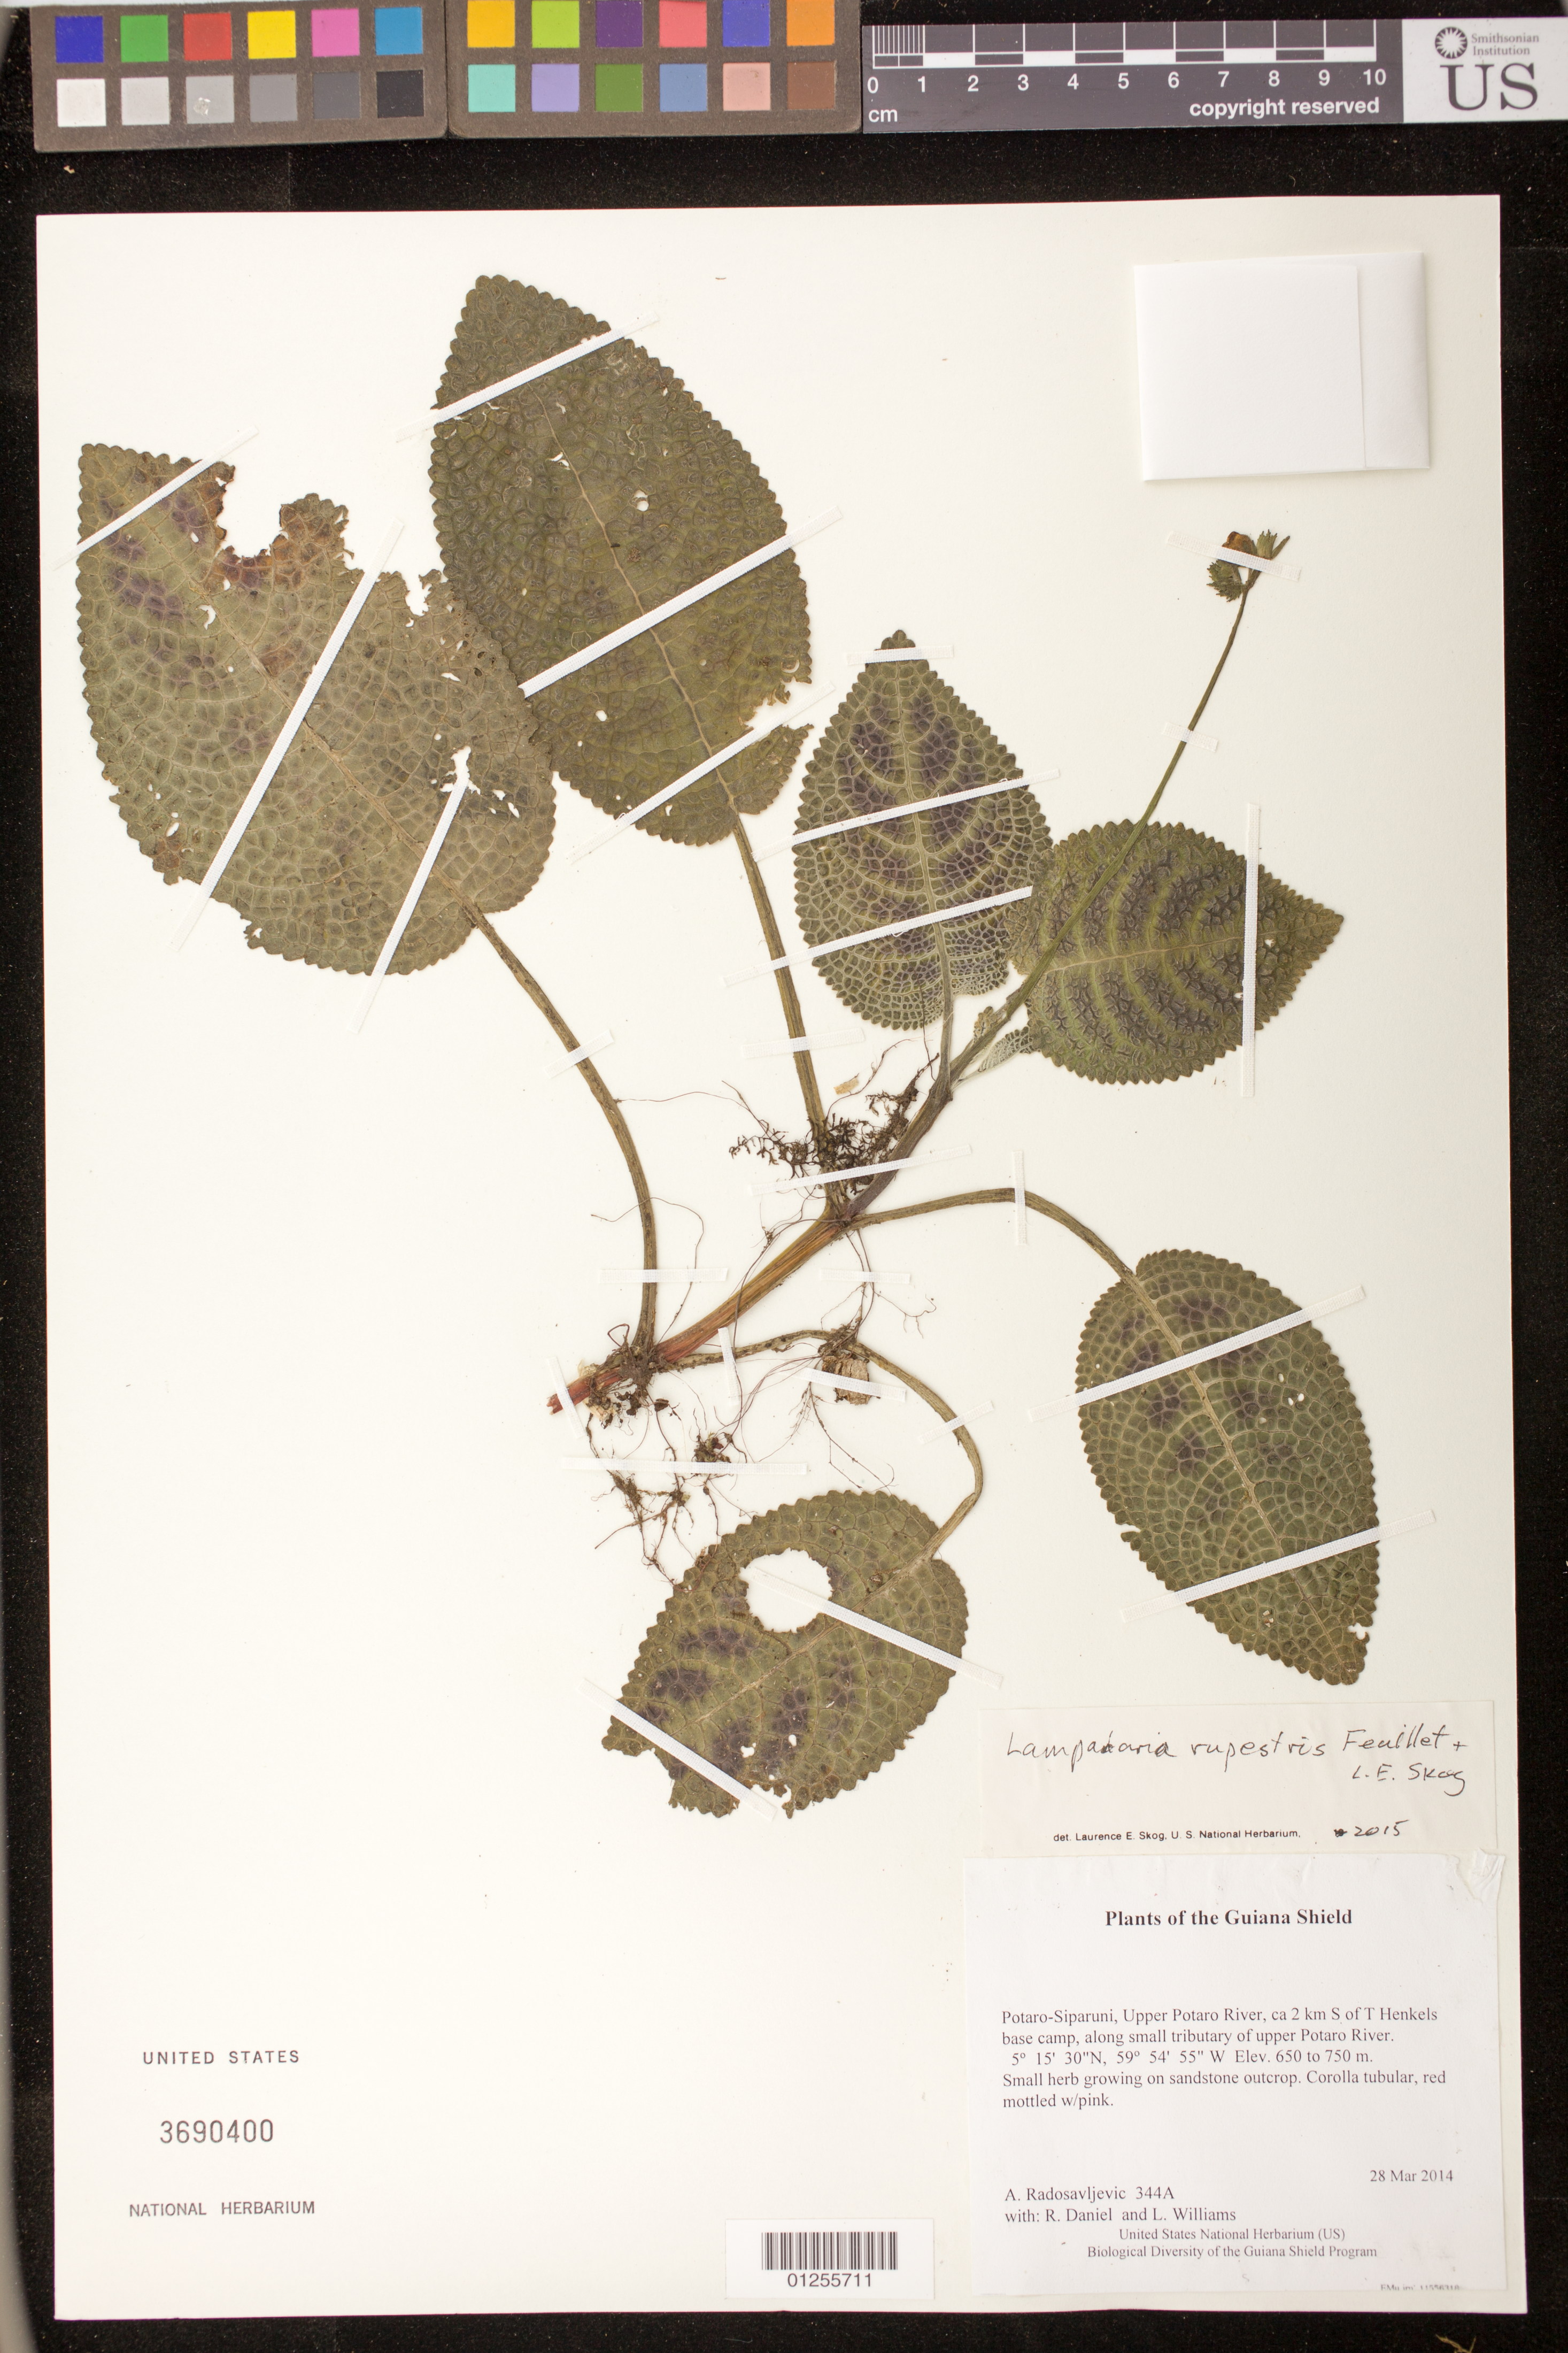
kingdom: Plantae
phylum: Tracheophyta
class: Magnoliopsida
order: Lamiales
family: Gesneriaceae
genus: Lampadaria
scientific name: Lampadaria rupestris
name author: Feuillet & L.E. Skog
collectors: A. Radosavljevic, R. Daniel & L. Williams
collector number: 344A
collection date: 2014-03-28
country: Guyana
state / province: Potaro-Siparuni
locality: Upper Potaro River, ca 2 km S of T Henkel's base camp, along small tributary of upper Potaro River.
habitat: Dense forest and streamside vegetation, sandstone and laterite.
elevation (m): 650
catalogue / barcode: US 3690400